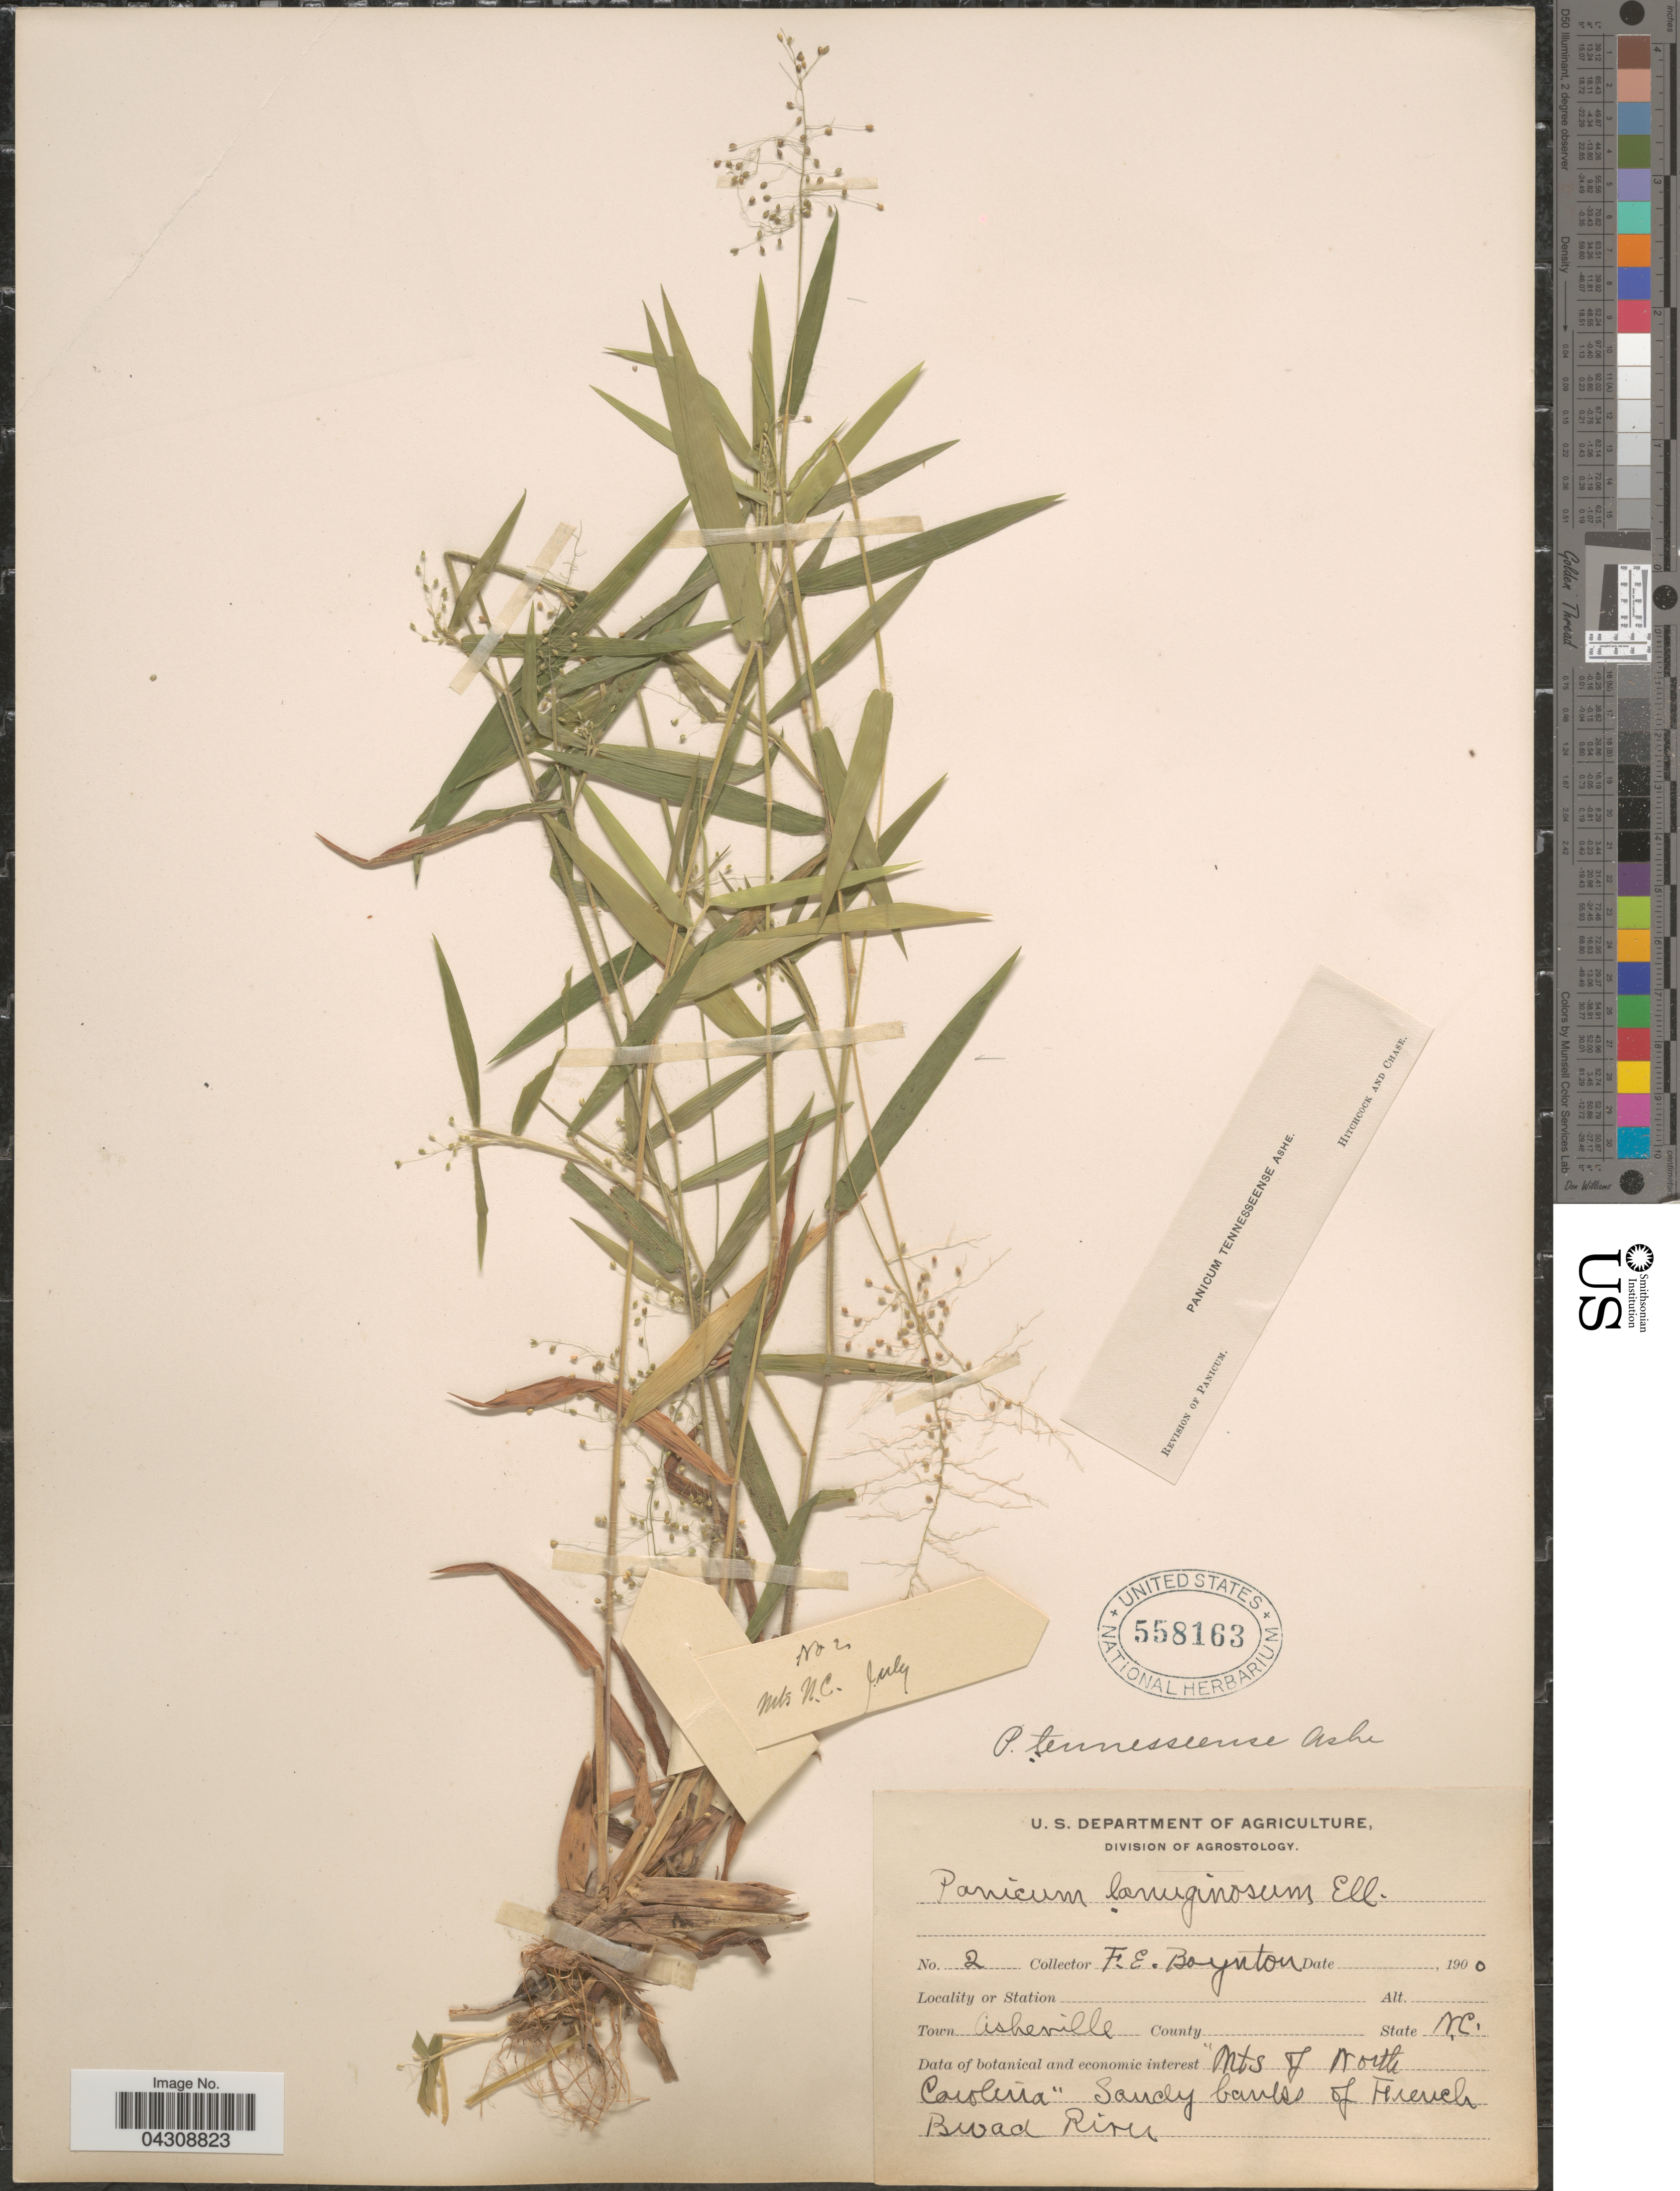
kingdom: Plantae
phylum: Tracheophyta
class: Liliopsida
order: Poales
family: Poaceae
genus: Dichanthelium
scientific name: Dichanthelium acuminatum var. acuminatum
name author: (Sw.) Gould & C.A. Clark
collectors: F. Boynton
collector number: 2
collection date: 1900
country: United States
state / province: North Carolina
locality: Town Asheville. Mts. of North Carolina. Sandy banks of French Broad River.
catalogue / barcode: US 558163